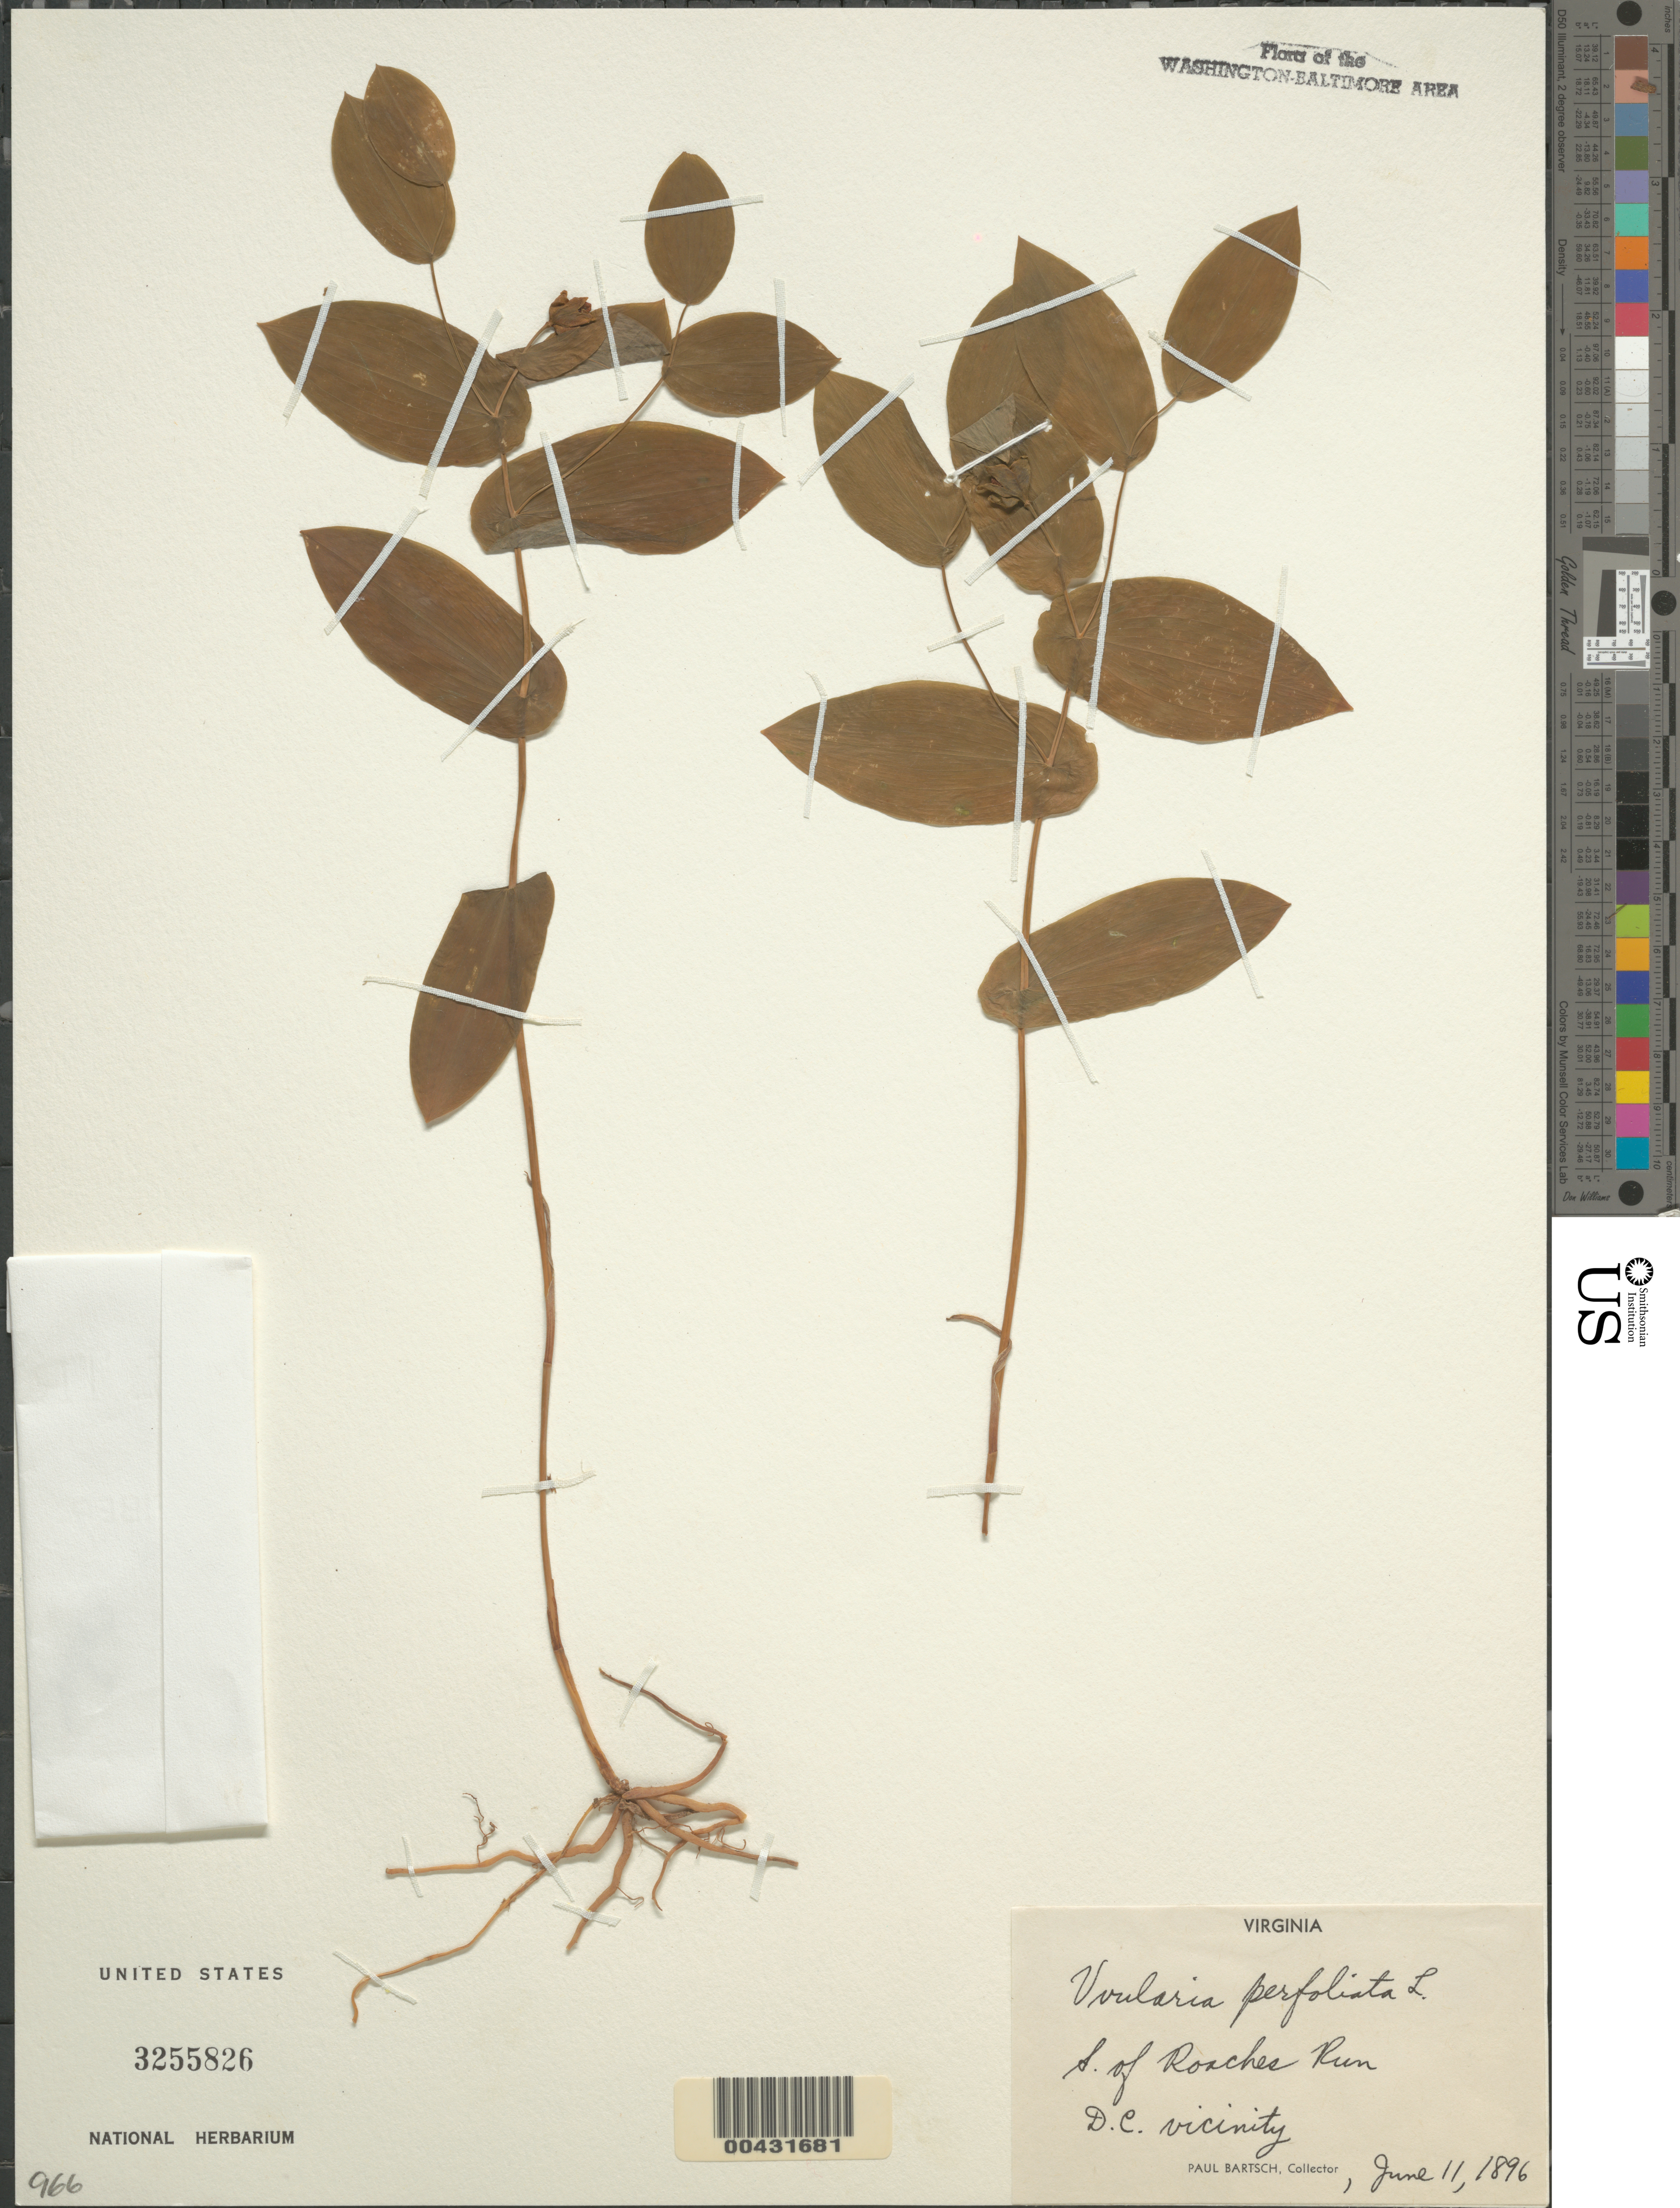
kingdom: Plantae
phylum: Tracheophyta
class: Liliopsida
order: Liliales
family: Colchicaceae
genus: Uvularia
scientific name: Uvularia perfoliata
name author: L.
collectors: P. Bartsch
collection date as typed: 11 Jun 1896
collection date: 1896-06-11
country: United States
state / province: Virginia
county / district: Arlington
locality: S of Roaches Run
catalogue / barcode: US 3255826